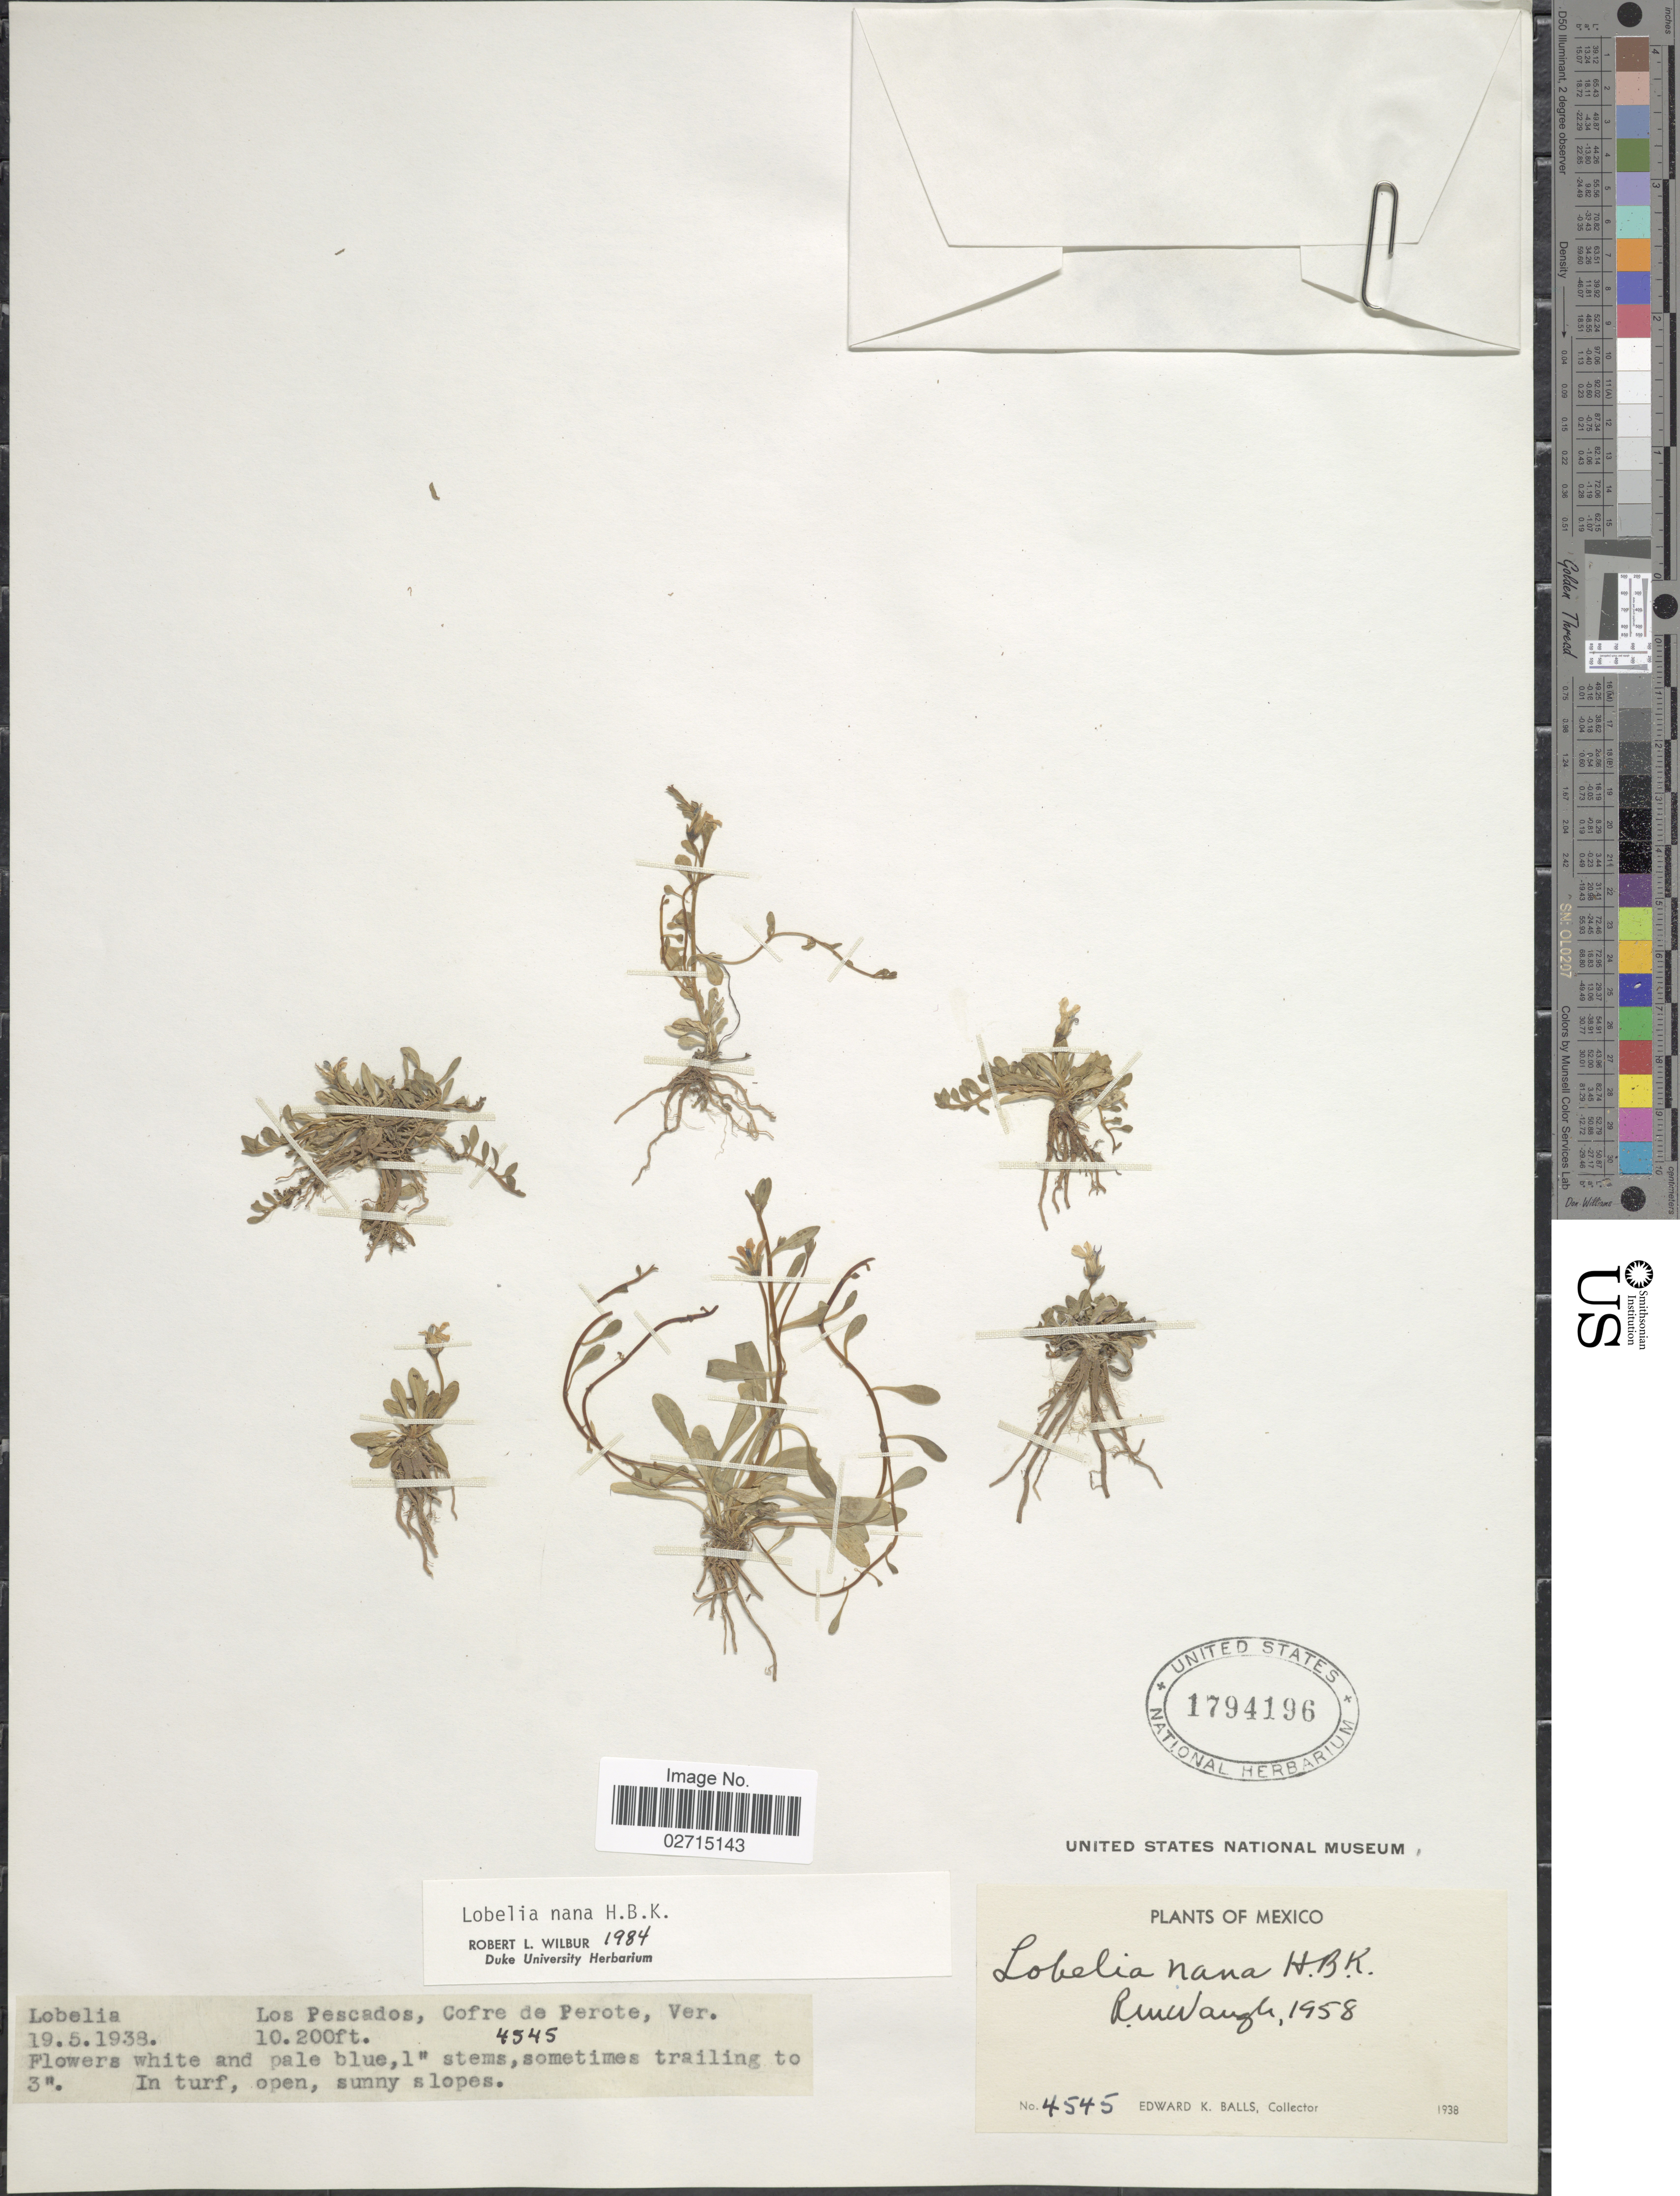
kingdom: Plantae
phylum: Tracheophyta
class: Magnoliopsida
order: Asterales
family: Campanulaceae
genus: Lobelia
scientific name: Lobelia nana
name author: Kunth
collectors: E. K. Balls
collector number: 4545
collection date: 1938-05-19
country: Mexico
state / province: Veracruz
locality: Los Pescados, Cofre de Perote, Ver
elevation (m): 3109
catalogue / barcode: US 1794196